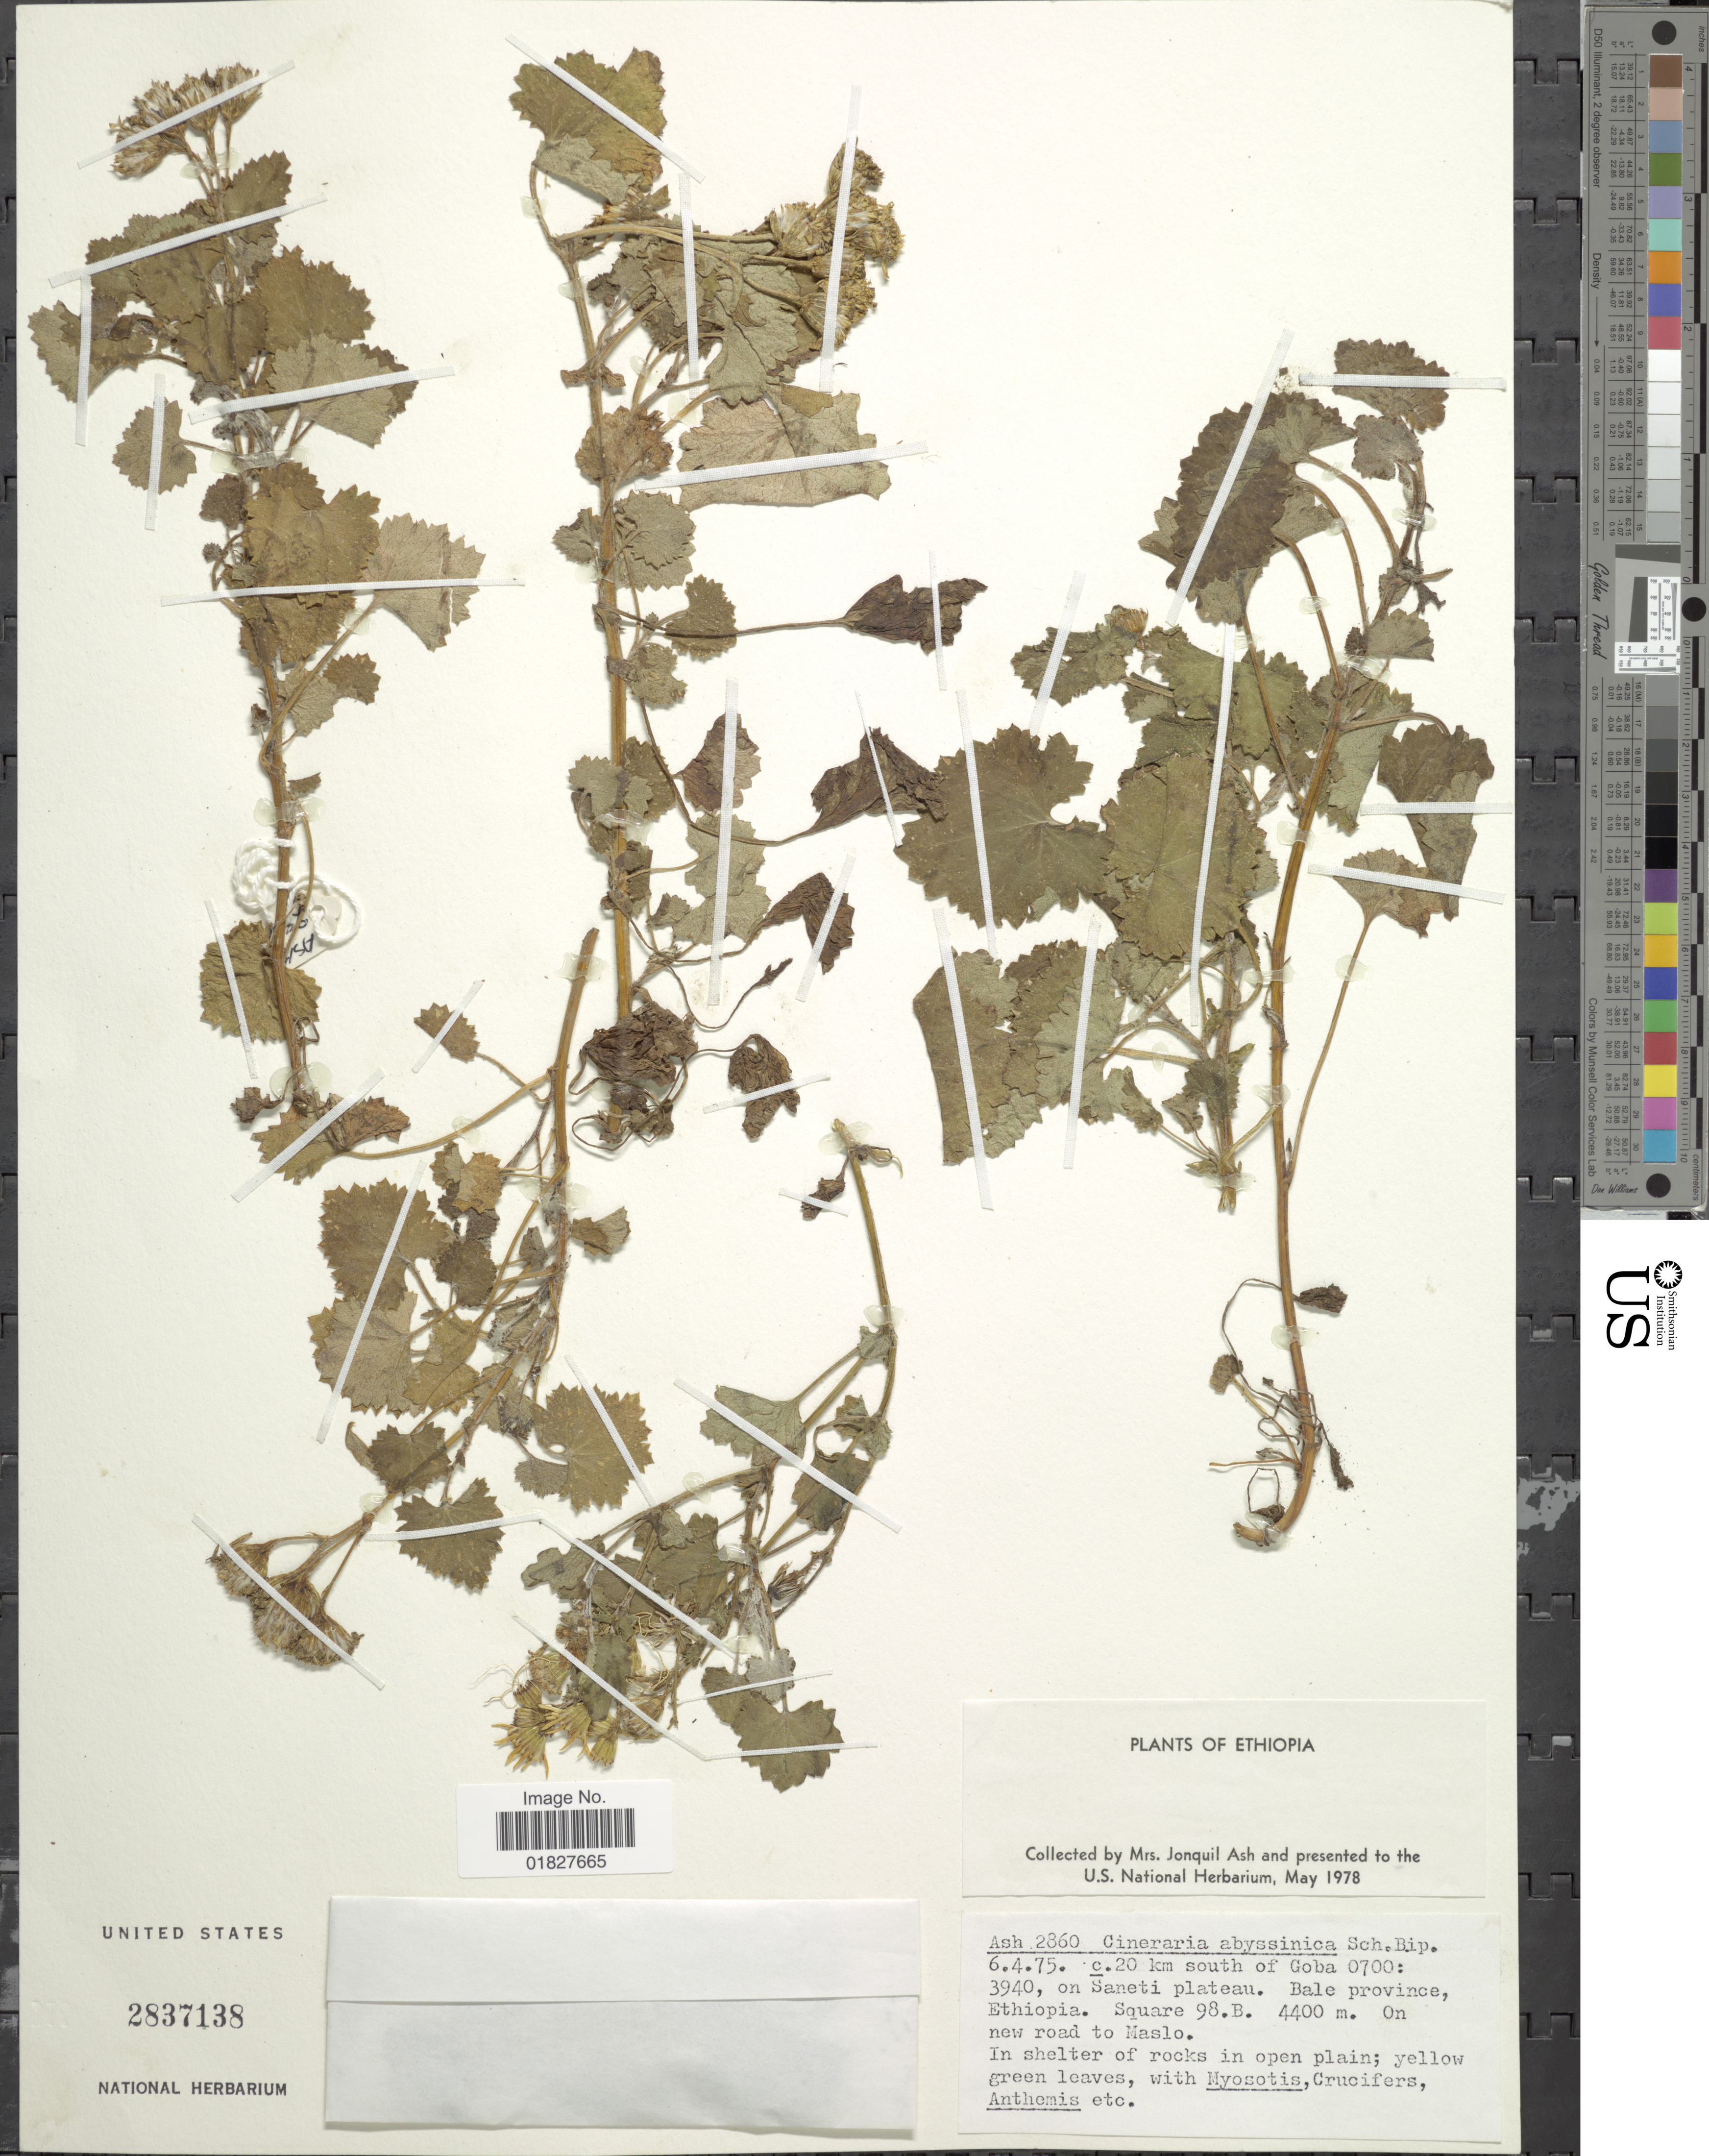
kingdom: Plantae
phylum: Tracheophyta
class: Magnoliopsida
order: Asterales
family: Asteraceae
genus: Cineraria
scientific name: Cineraria abyssinica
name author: Sch. Bip.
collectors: J. Ash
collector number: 2860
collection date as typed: Transcribed d/m/y: 6/4/75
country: Ethiopia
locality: C. 20 km south of Goba, on Saneti Plateau, Bale Province, new road to Maslo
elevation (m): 4400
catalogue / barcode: US 2837138